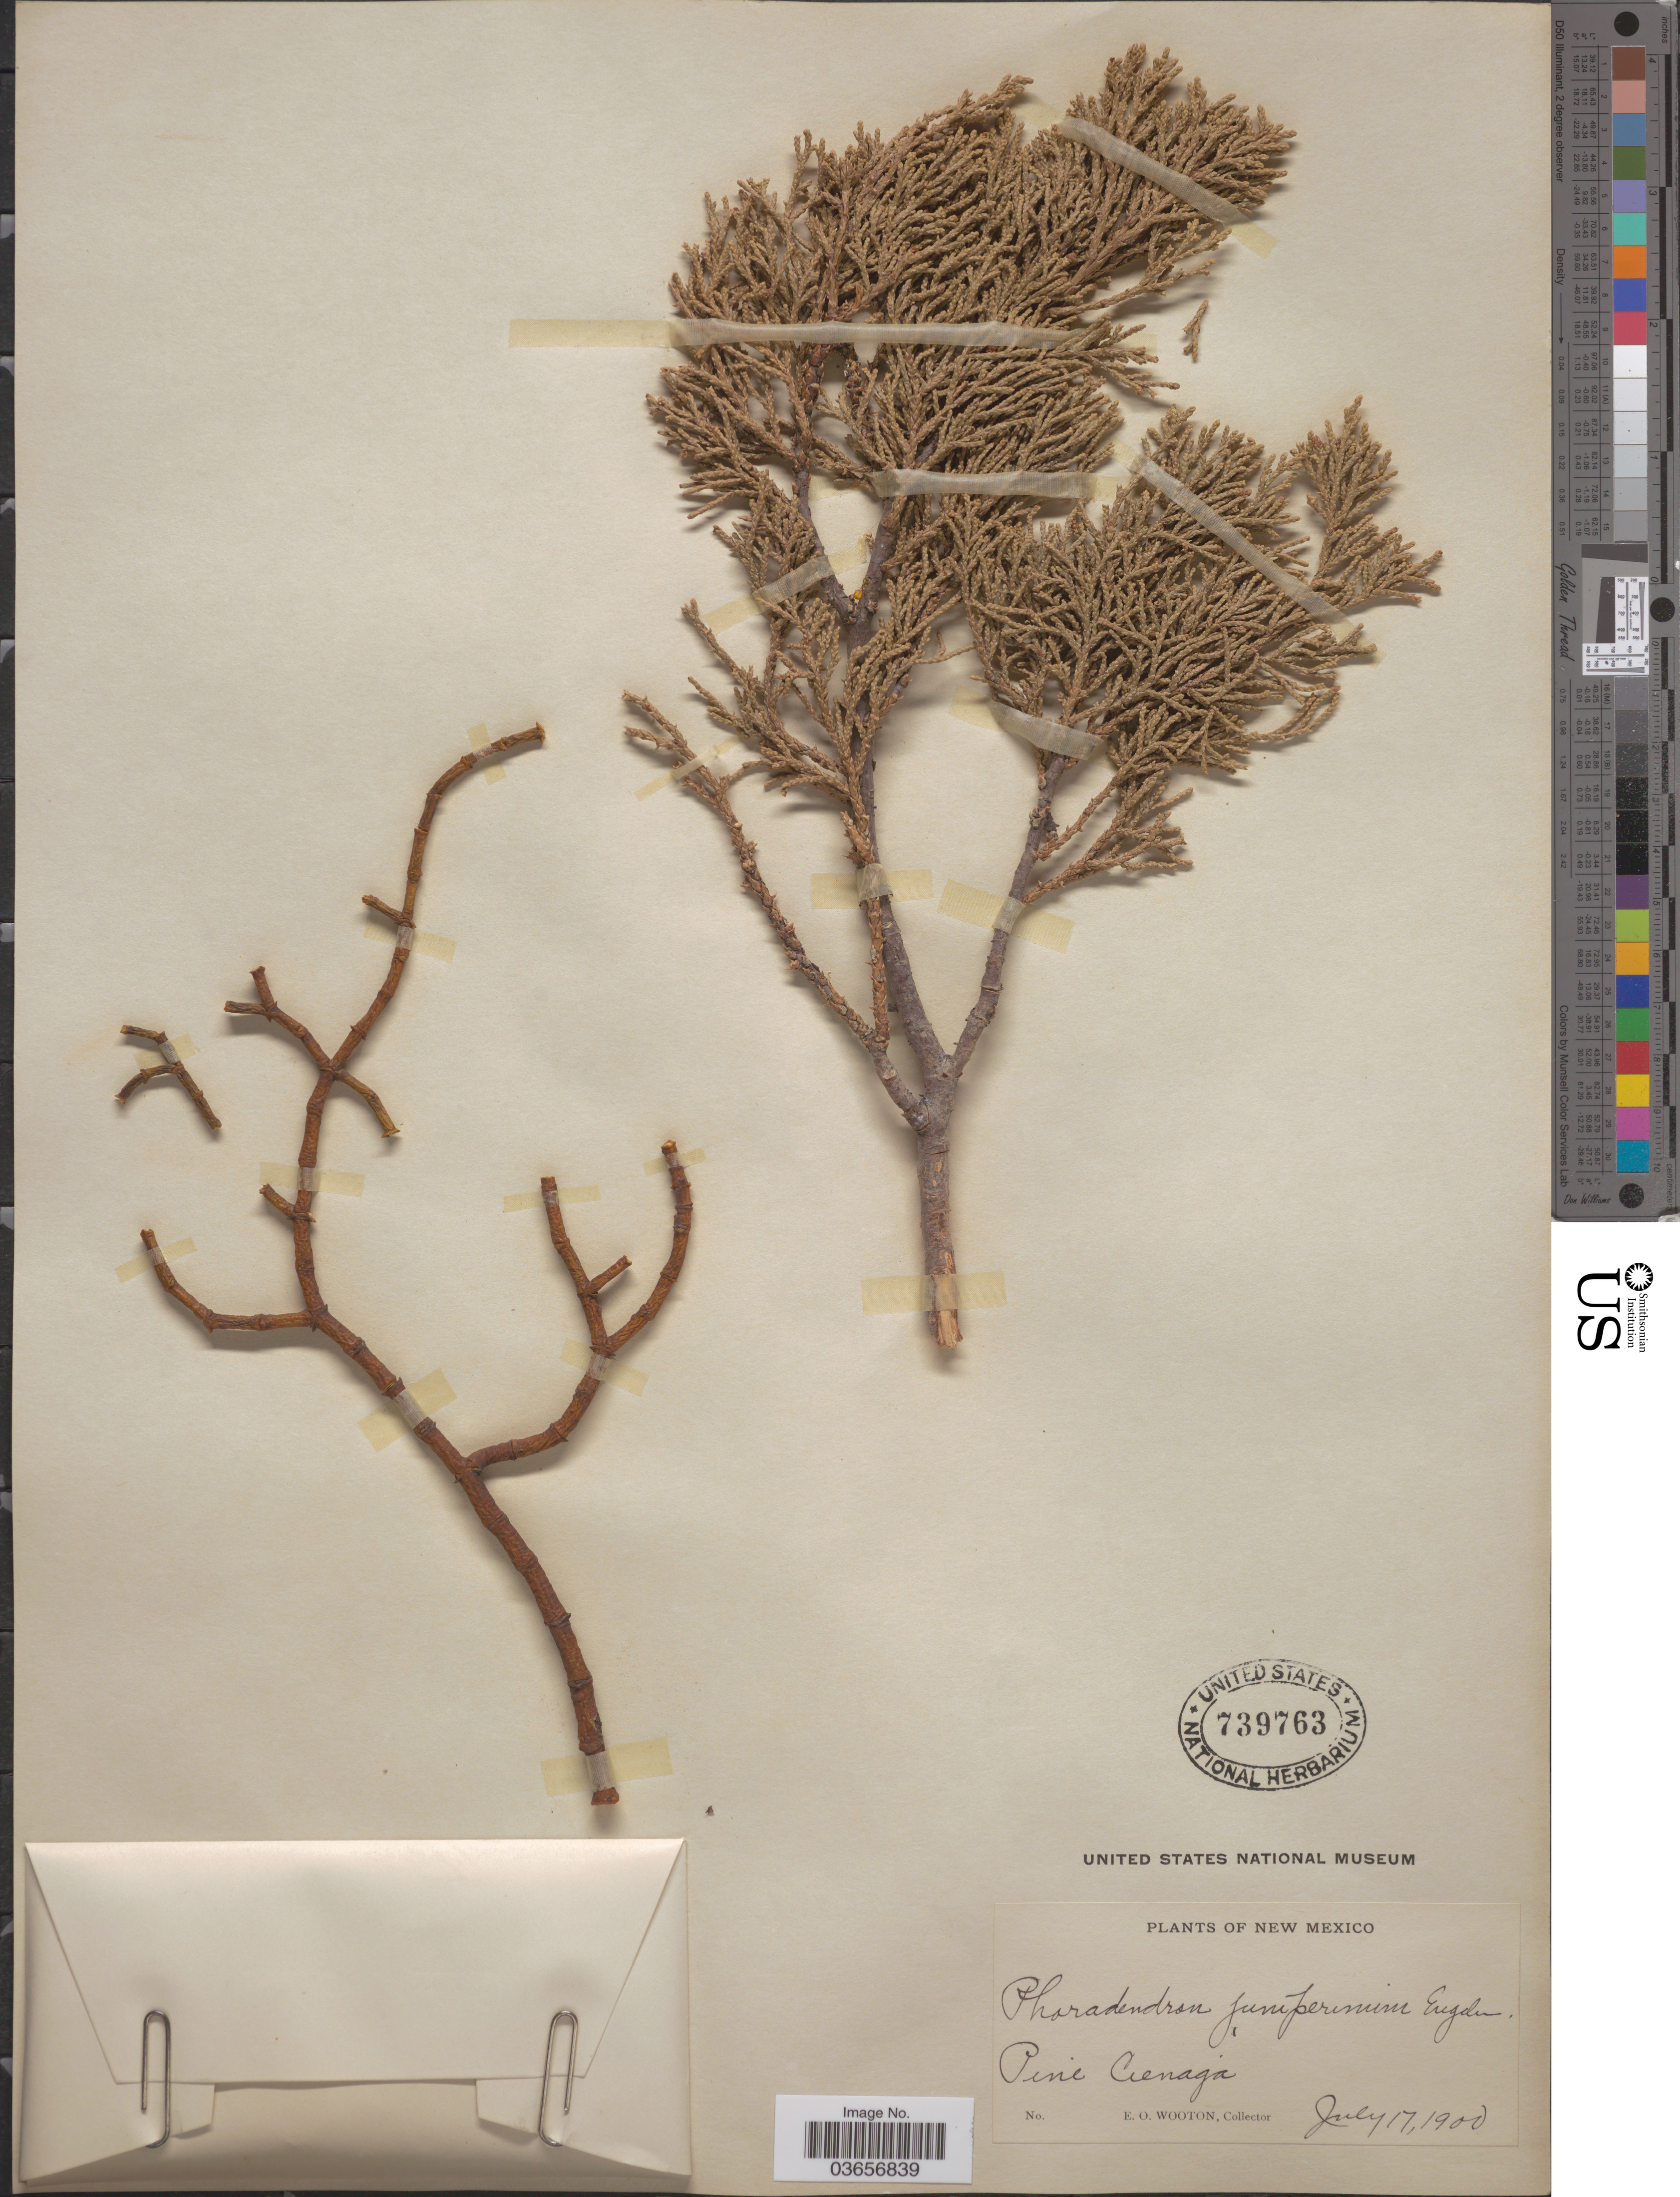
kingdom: Plantae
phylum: Tracheophyta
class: Magnoliopsida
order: Santalales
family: Viscaceae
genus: Phoradendron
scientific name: Phoradendron juniperinum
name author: Engelm. ex A. Gray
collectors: E. O. Wooton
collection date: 1900-07-17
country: United States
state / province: New Mexico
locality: Pine Cienaga.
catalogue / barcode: US 739763